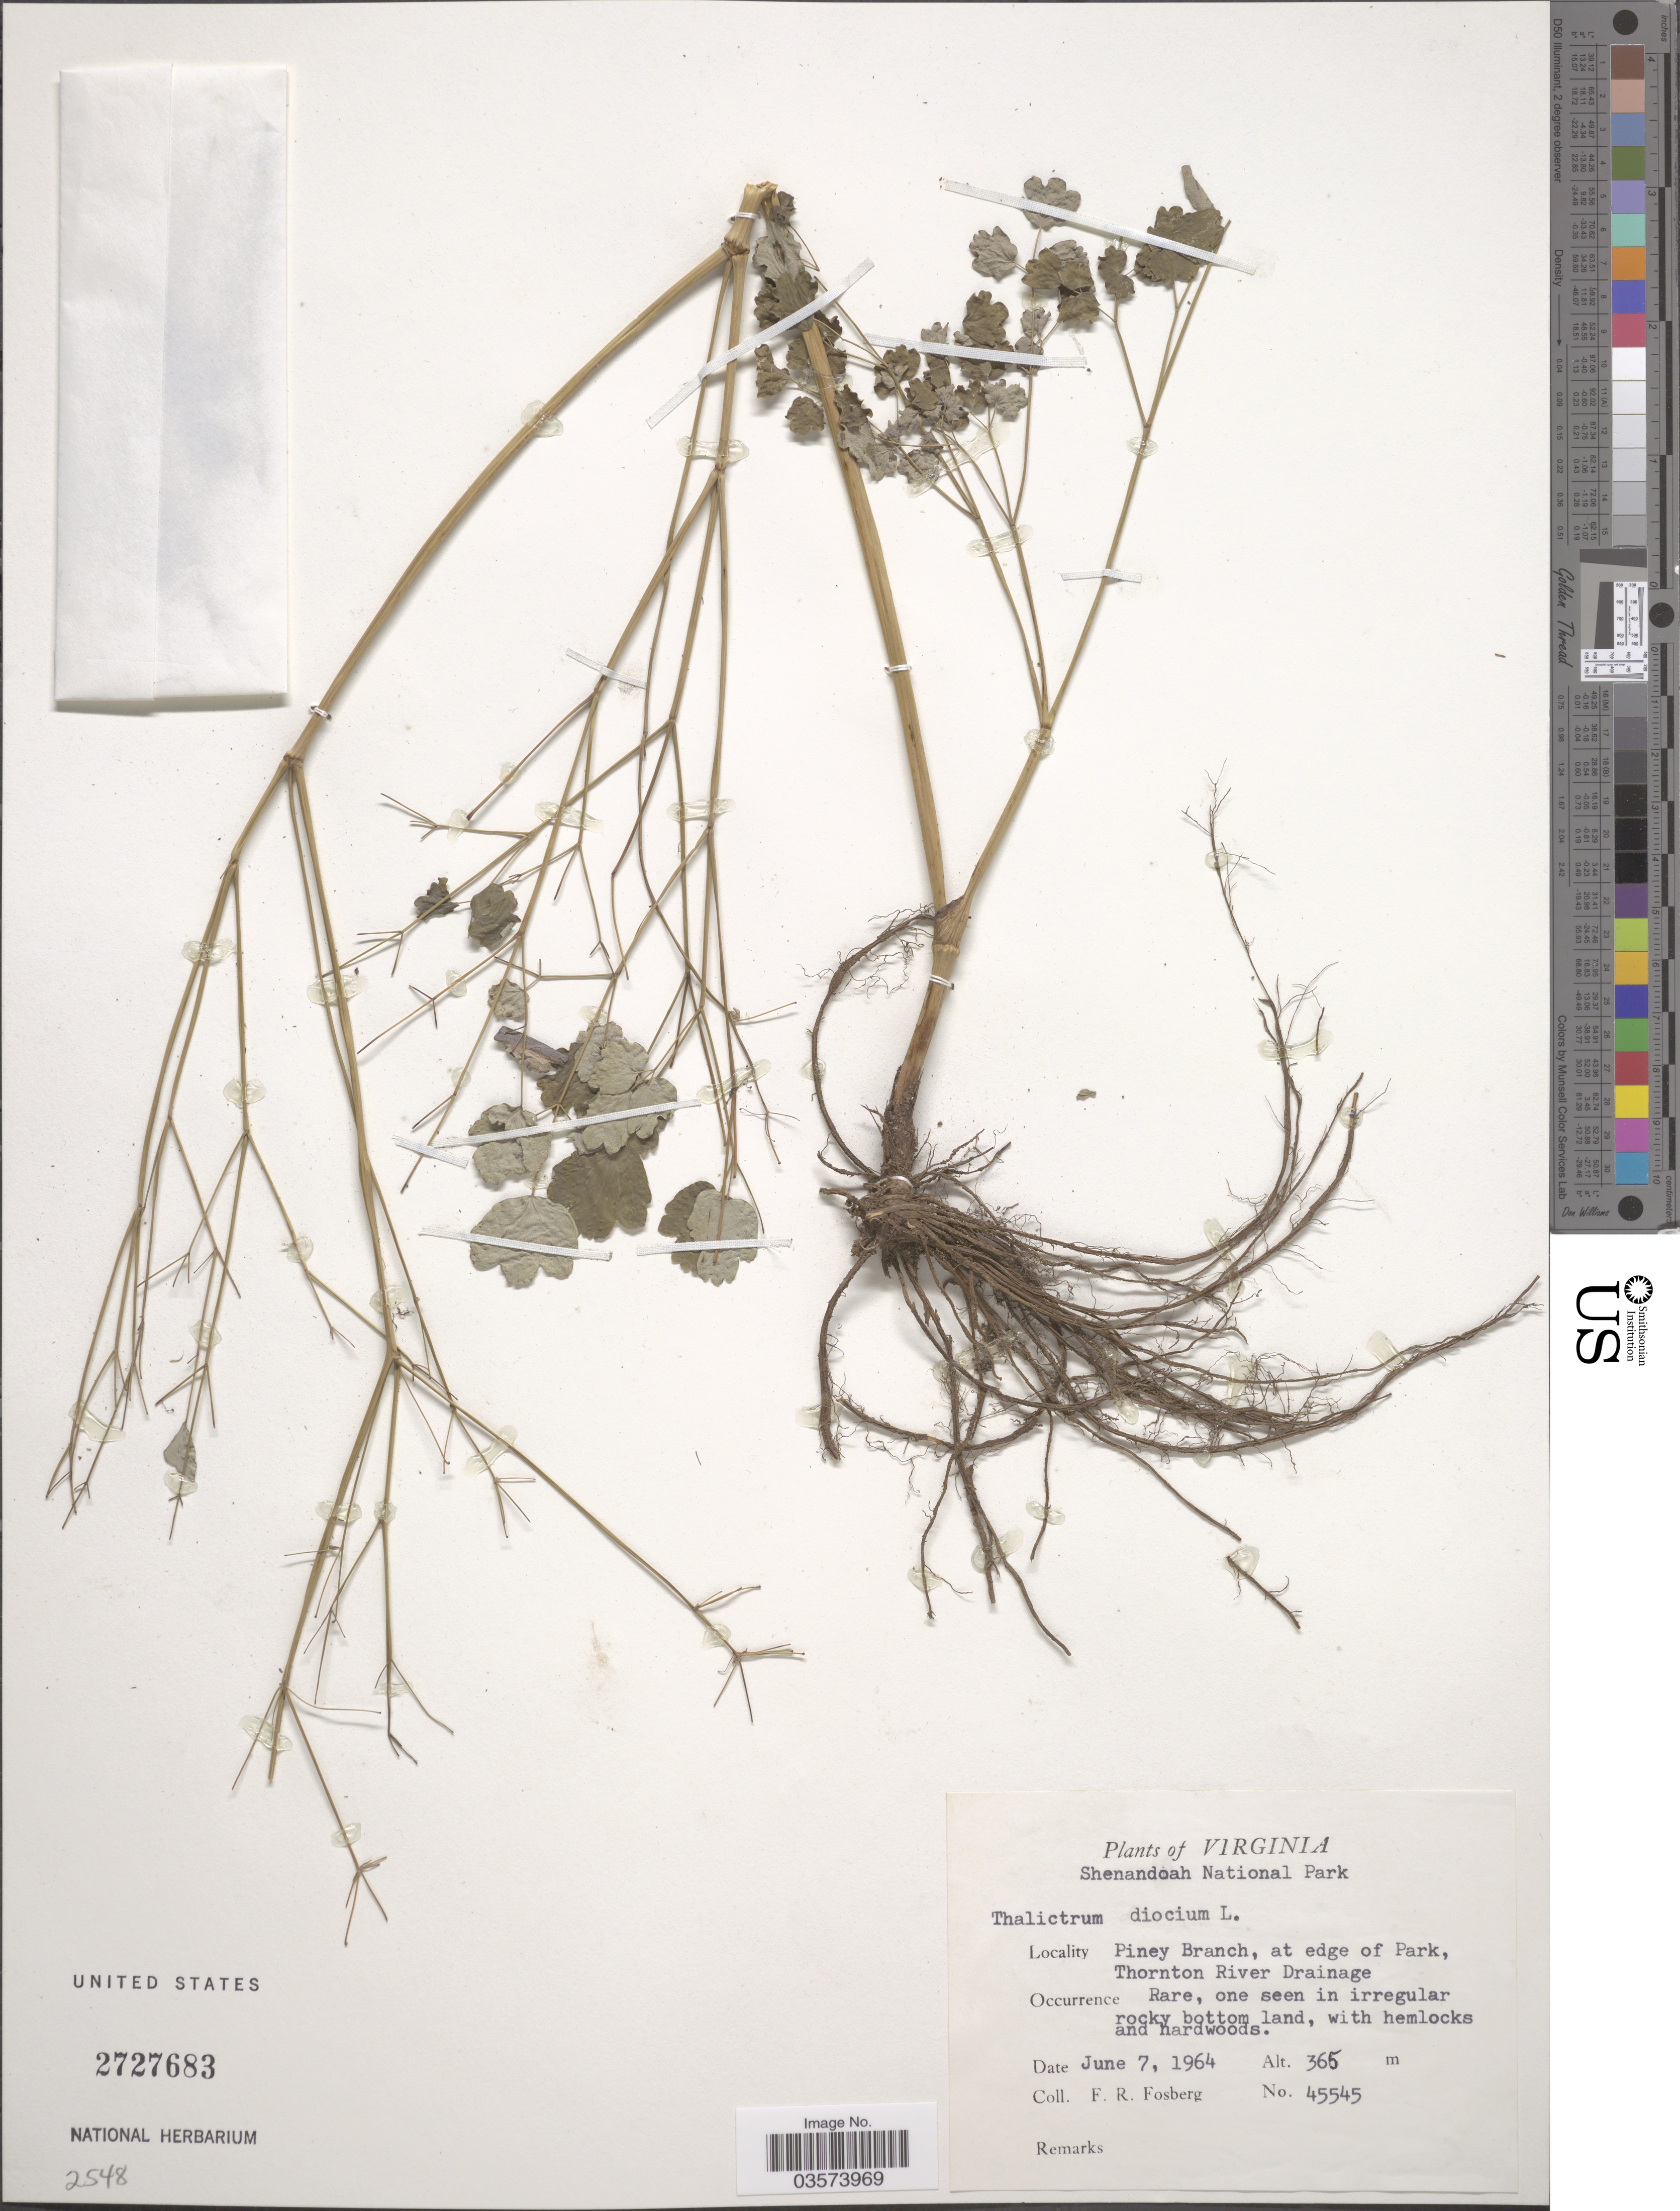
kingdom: Plantae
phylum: Tracheophyta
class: Magnoliopsida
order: Ranunculales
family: Ranunculaceae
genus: Thalictrum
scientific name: Thalictrum dioicum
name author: L.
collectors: F. R. Fosberg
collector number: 45545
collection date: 1964-06-07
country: United States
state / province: Virginia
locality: Shenandoah National Park. Piney Branch, at edge of Park, Thornton River Drainage.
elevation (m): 365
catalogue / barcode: US 2727683